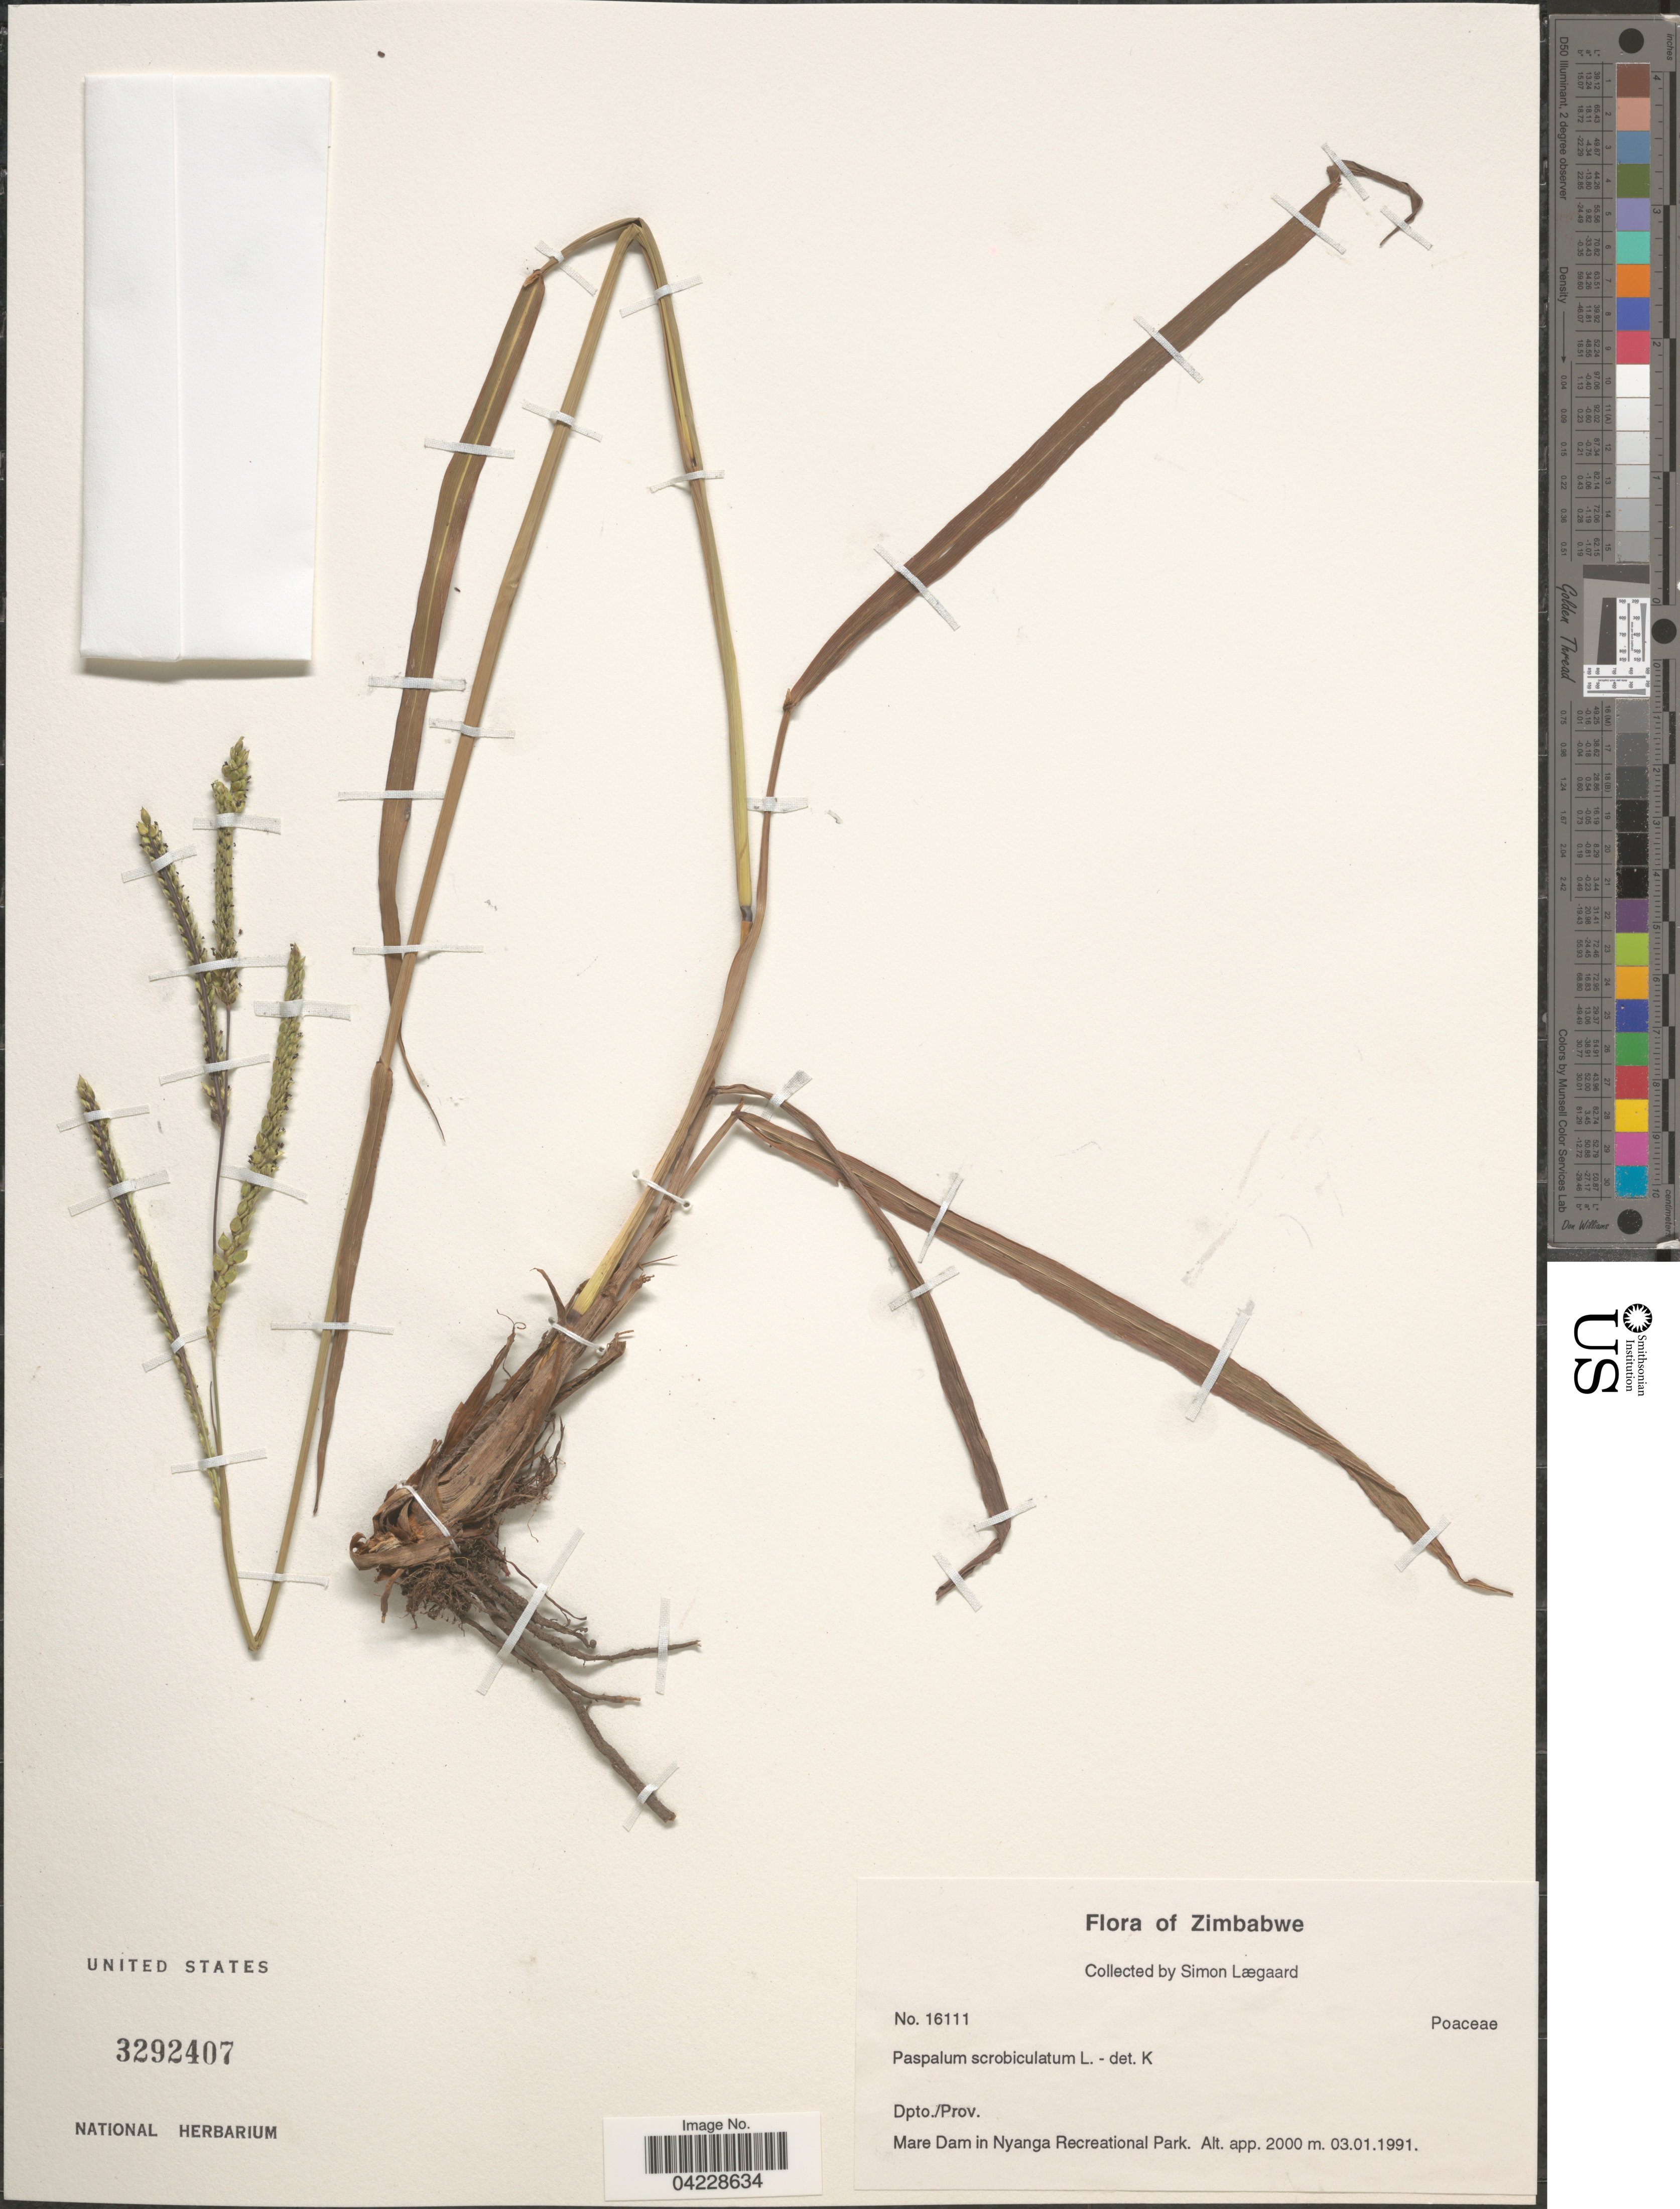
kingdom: Plantae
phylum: Tracheophyta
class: Liliopsida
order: Poales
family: Poaceae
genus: Paspalum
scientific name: Paspalum scrobiculatum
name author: L.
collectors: S. Lægaard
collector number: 16111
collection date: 1991-01-03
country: Zimbabwe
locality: Dpto./Prov. Mare Dam in Nyanga Recreational Park.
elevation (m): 2000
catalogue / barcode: US 3292407